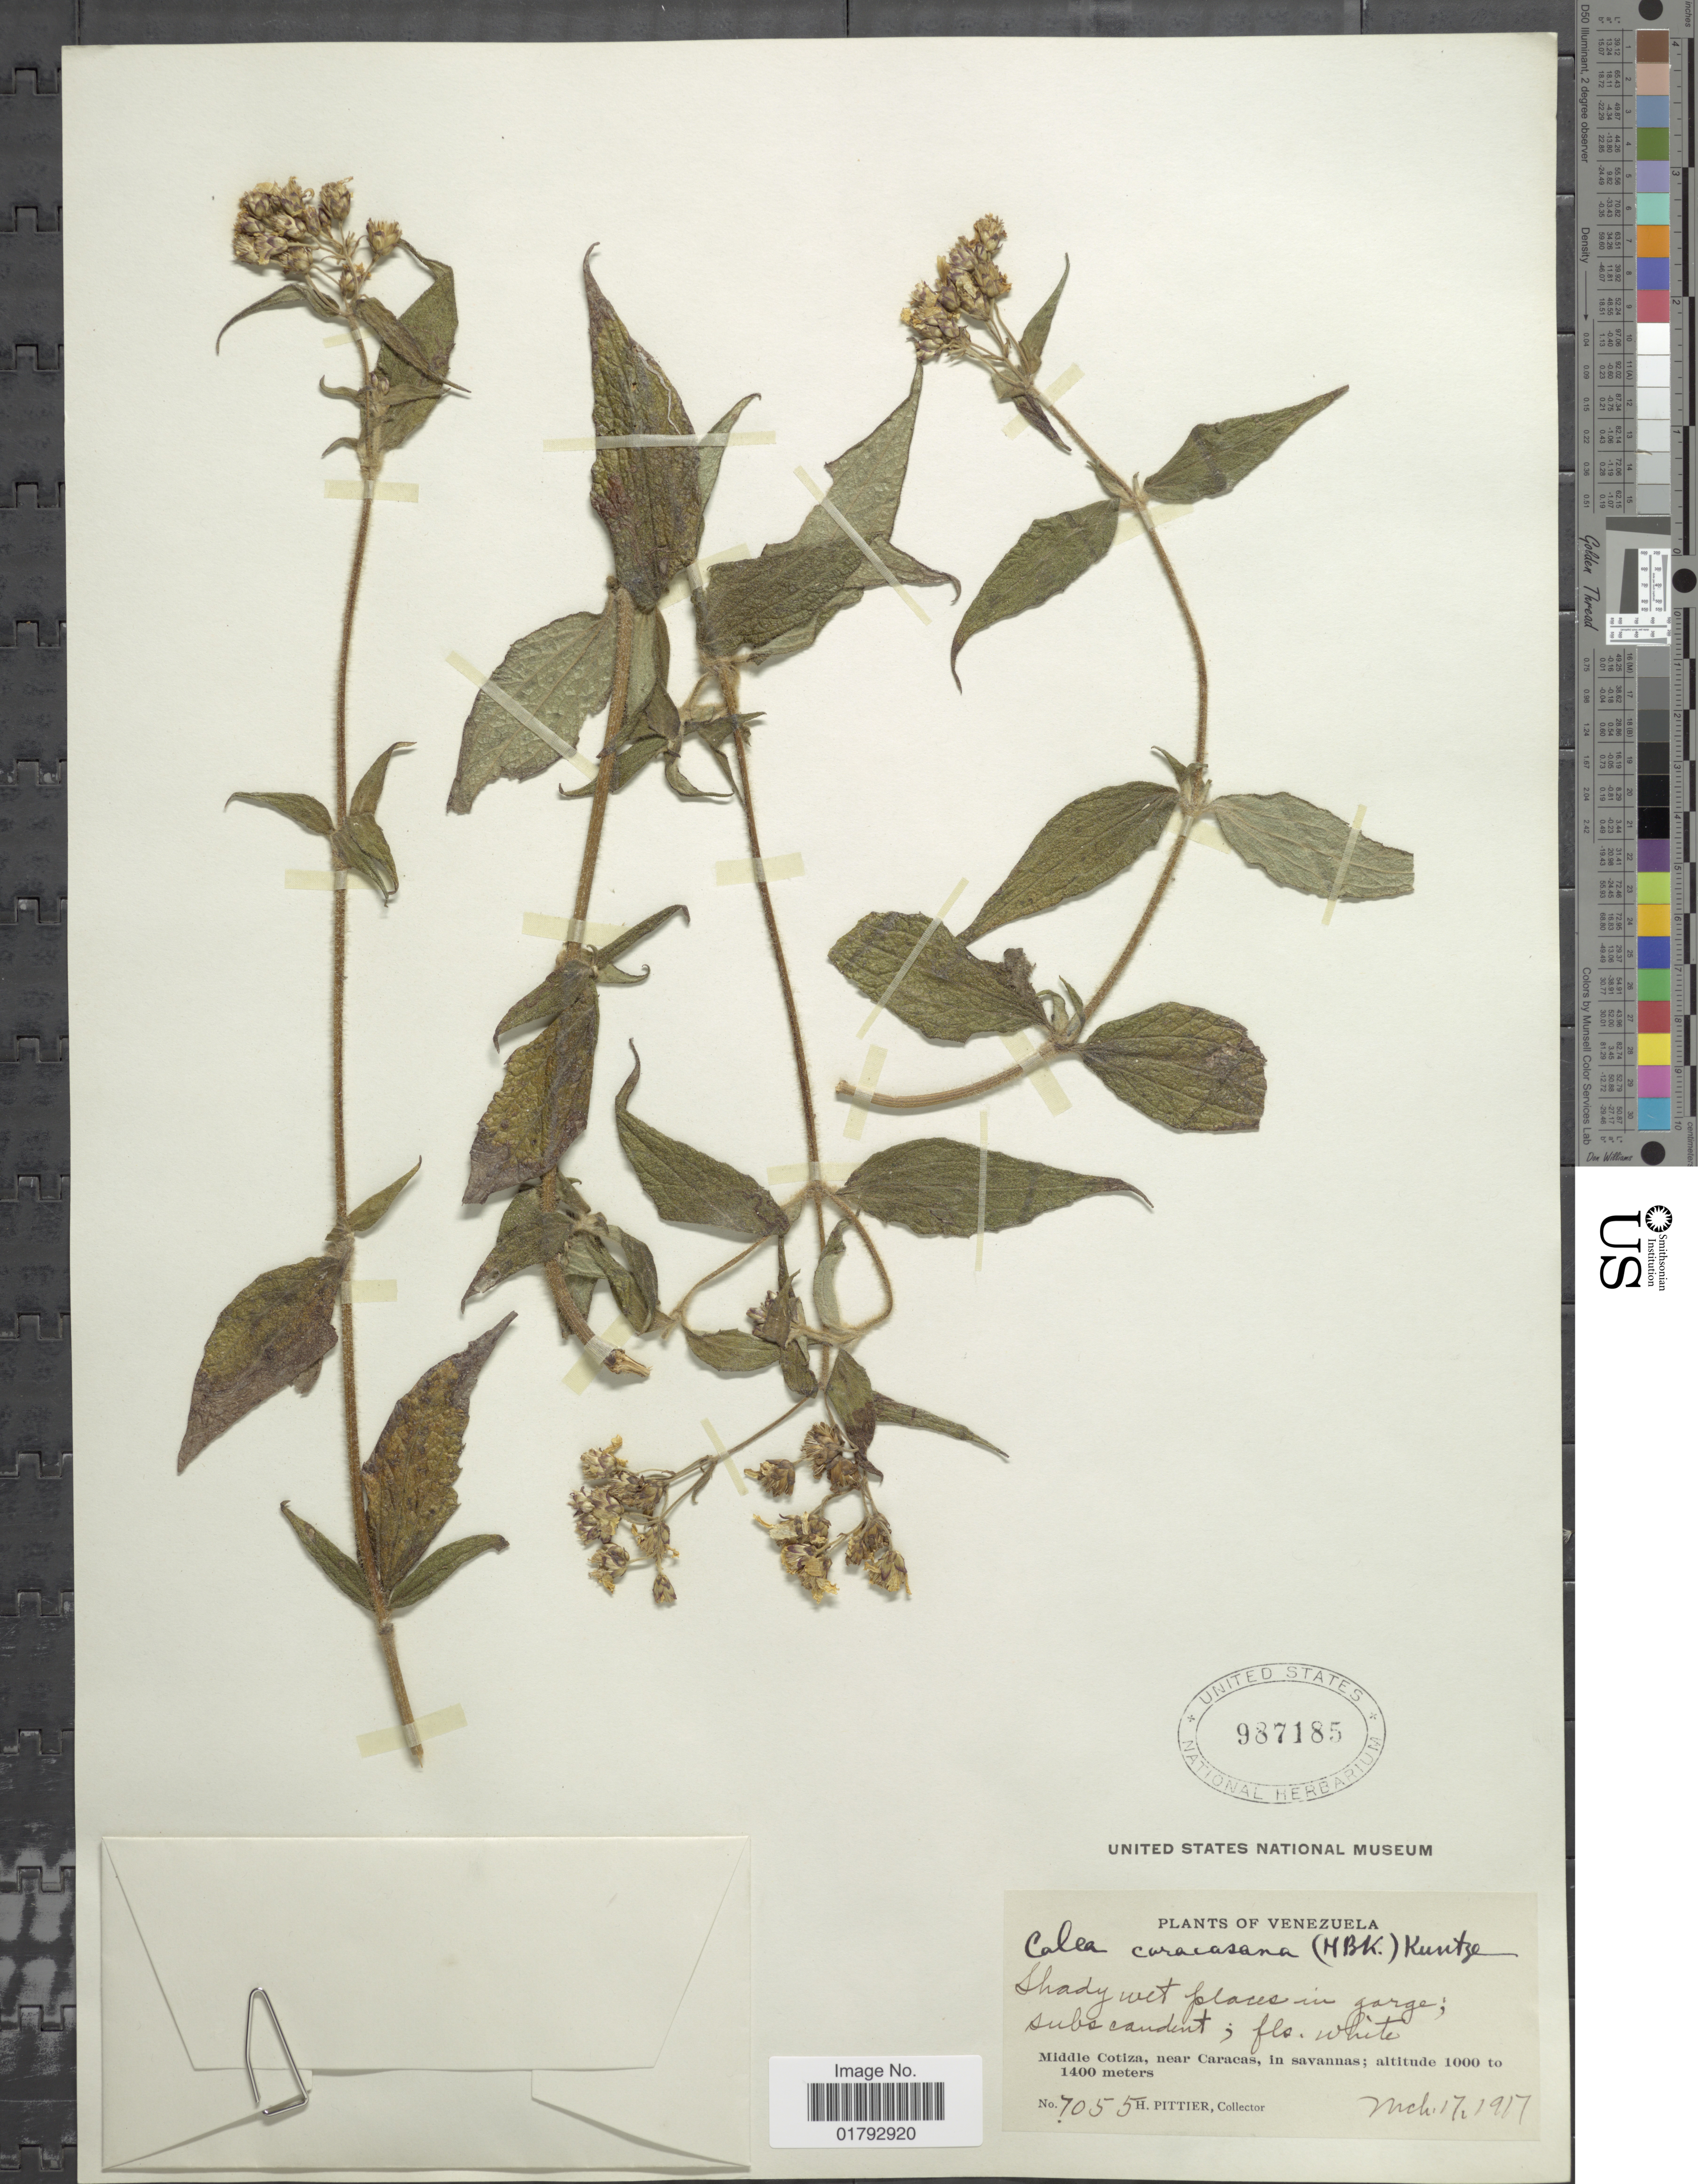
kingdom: Plantae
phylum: Tracheophyta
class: Magnoliopsida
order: Asterales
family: Asteraceae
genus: Alloispermum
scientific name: Alloispermum caracasanum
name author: (Kunth) H. Rob.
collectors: H. F. Pittier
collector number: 7055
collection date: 1917-03-17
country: Venezuela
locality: Middle Cotiza, near Caracas, in savannas.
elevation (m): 1000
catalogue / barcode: US 987185